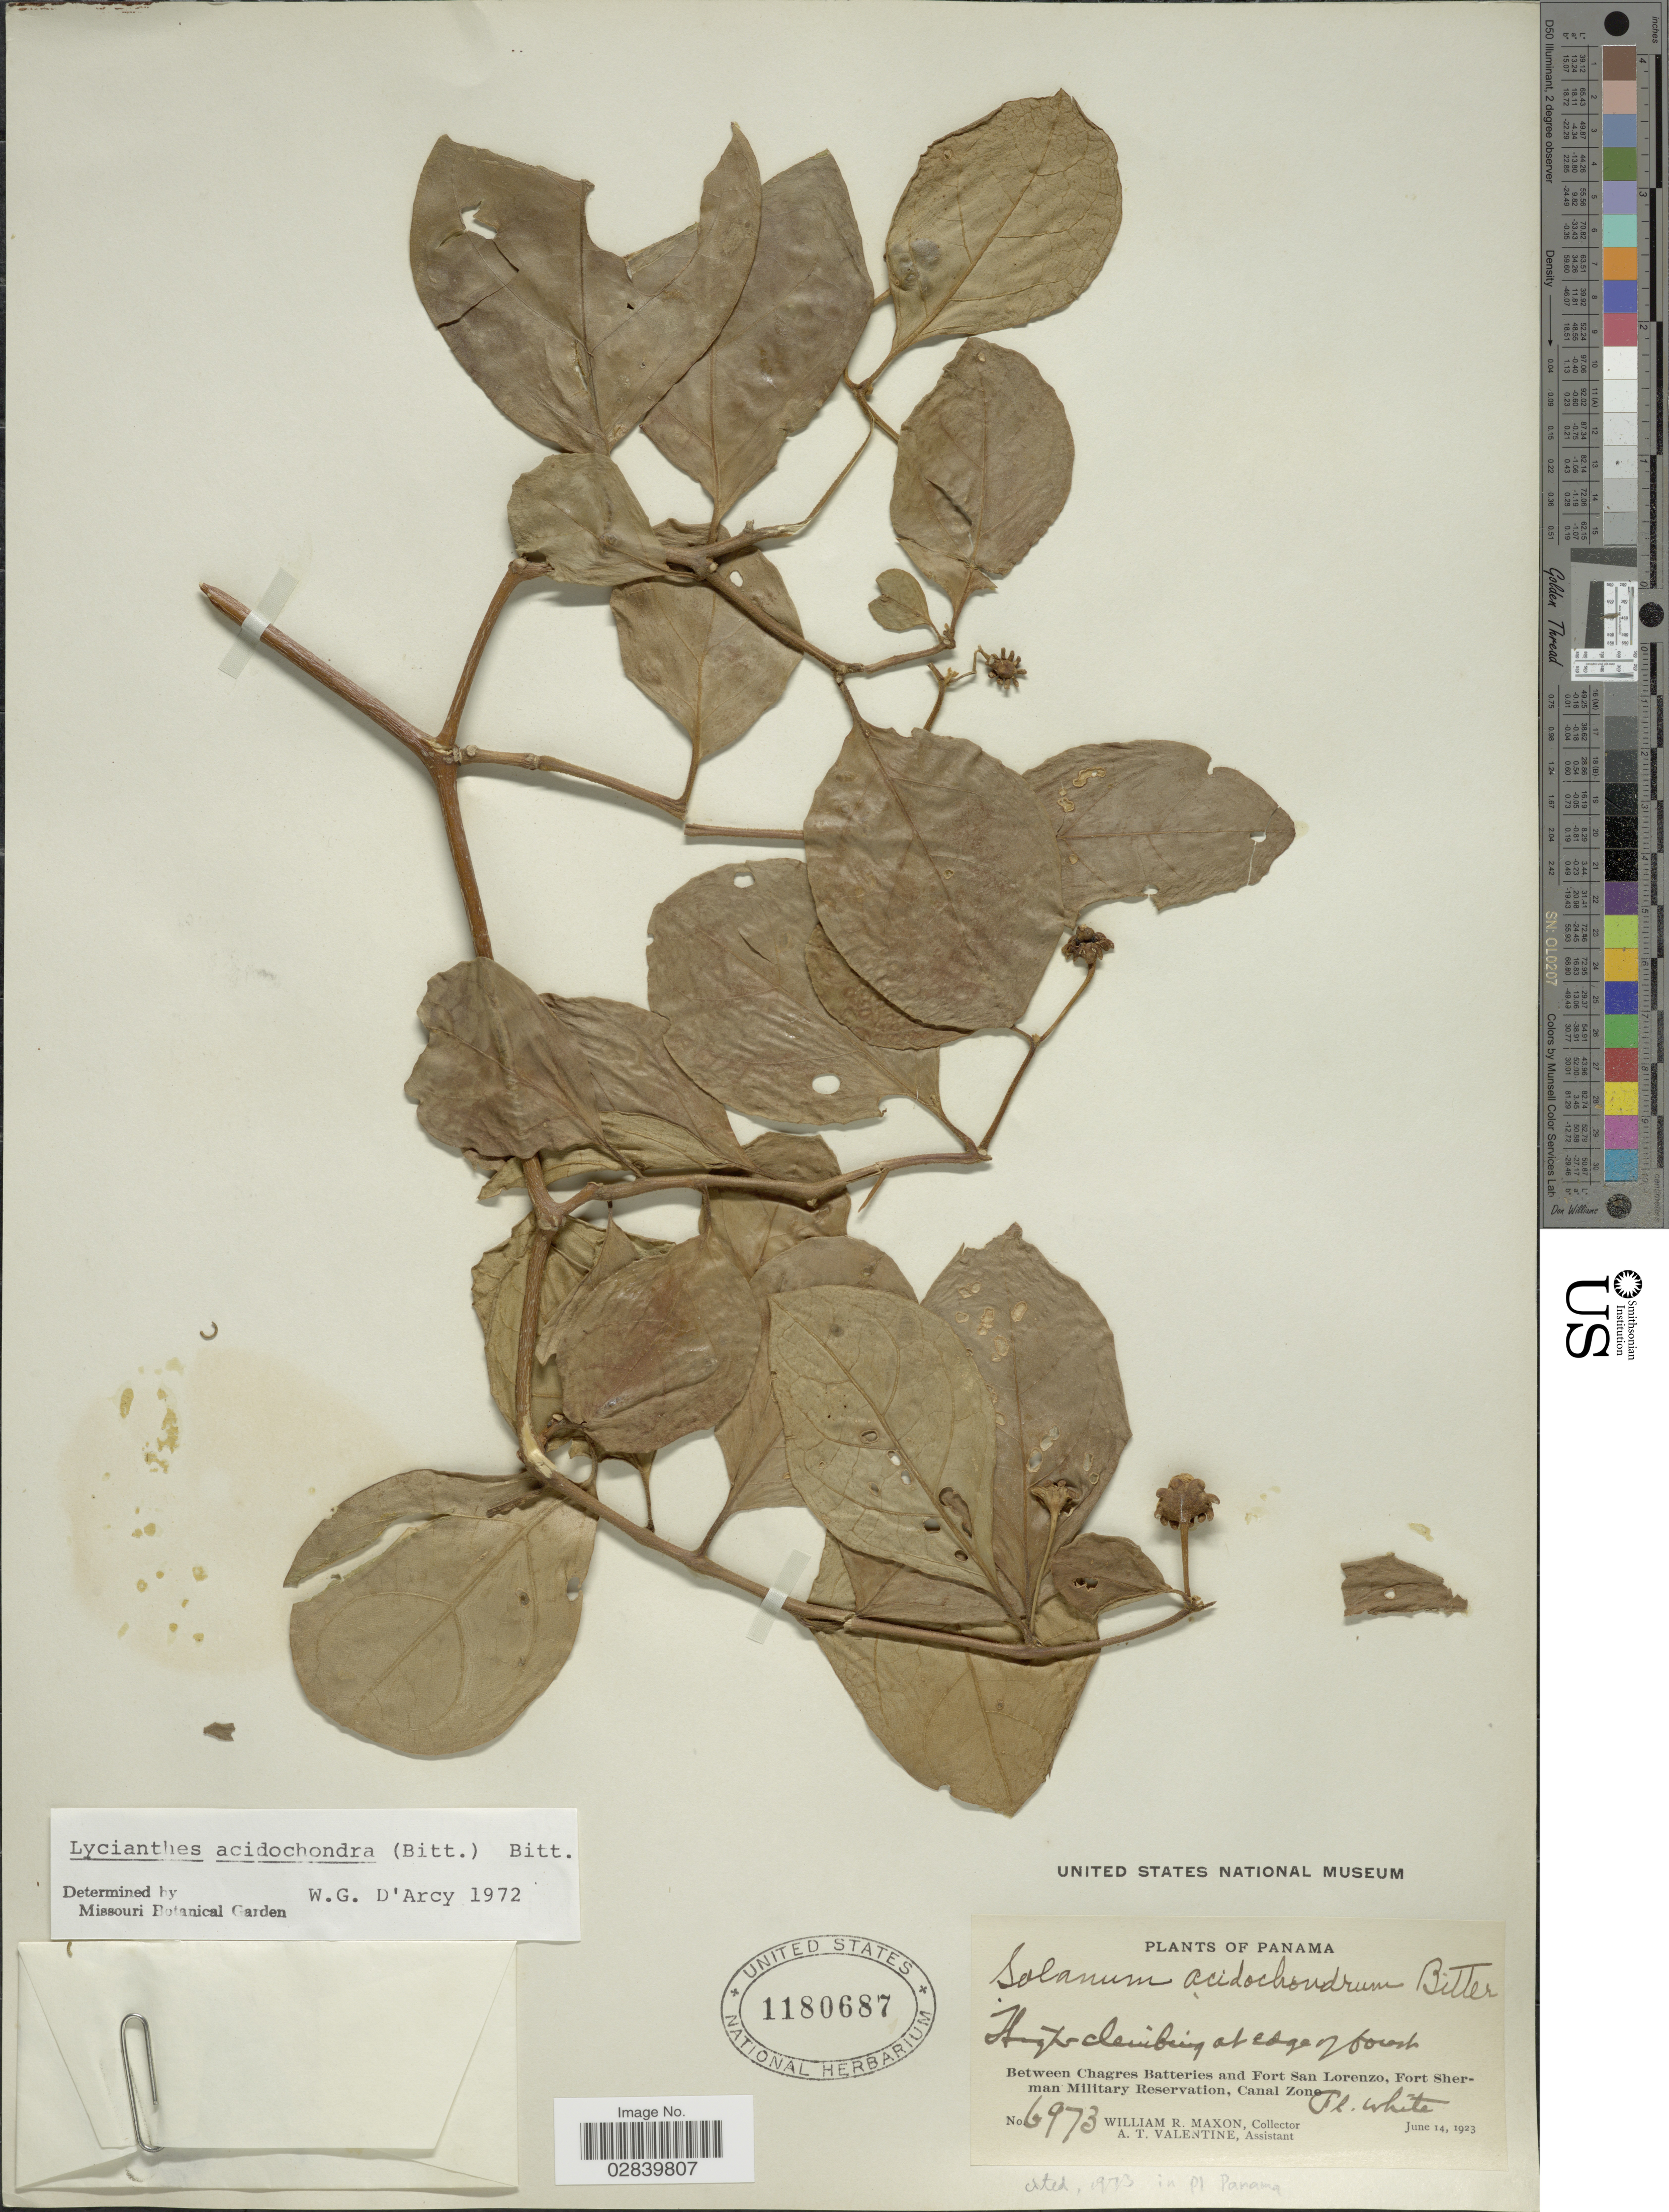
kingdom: Plantae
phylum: Tracheophyta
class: Magnoliopsida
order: Solanales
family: Solanaceae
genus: Lycianthes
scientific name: Lycianthes acidochondra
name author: (Bitter) Bitter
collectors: W. R. Maxon & A. Valentine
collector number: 6973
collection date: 1923-06-14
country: Panama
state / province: Colón / Panamá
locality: Between Chagres Batteries and Fort San Lorenzo, Fort Sherman Military Reservation, Canal Zone.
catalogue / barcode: US 1180687